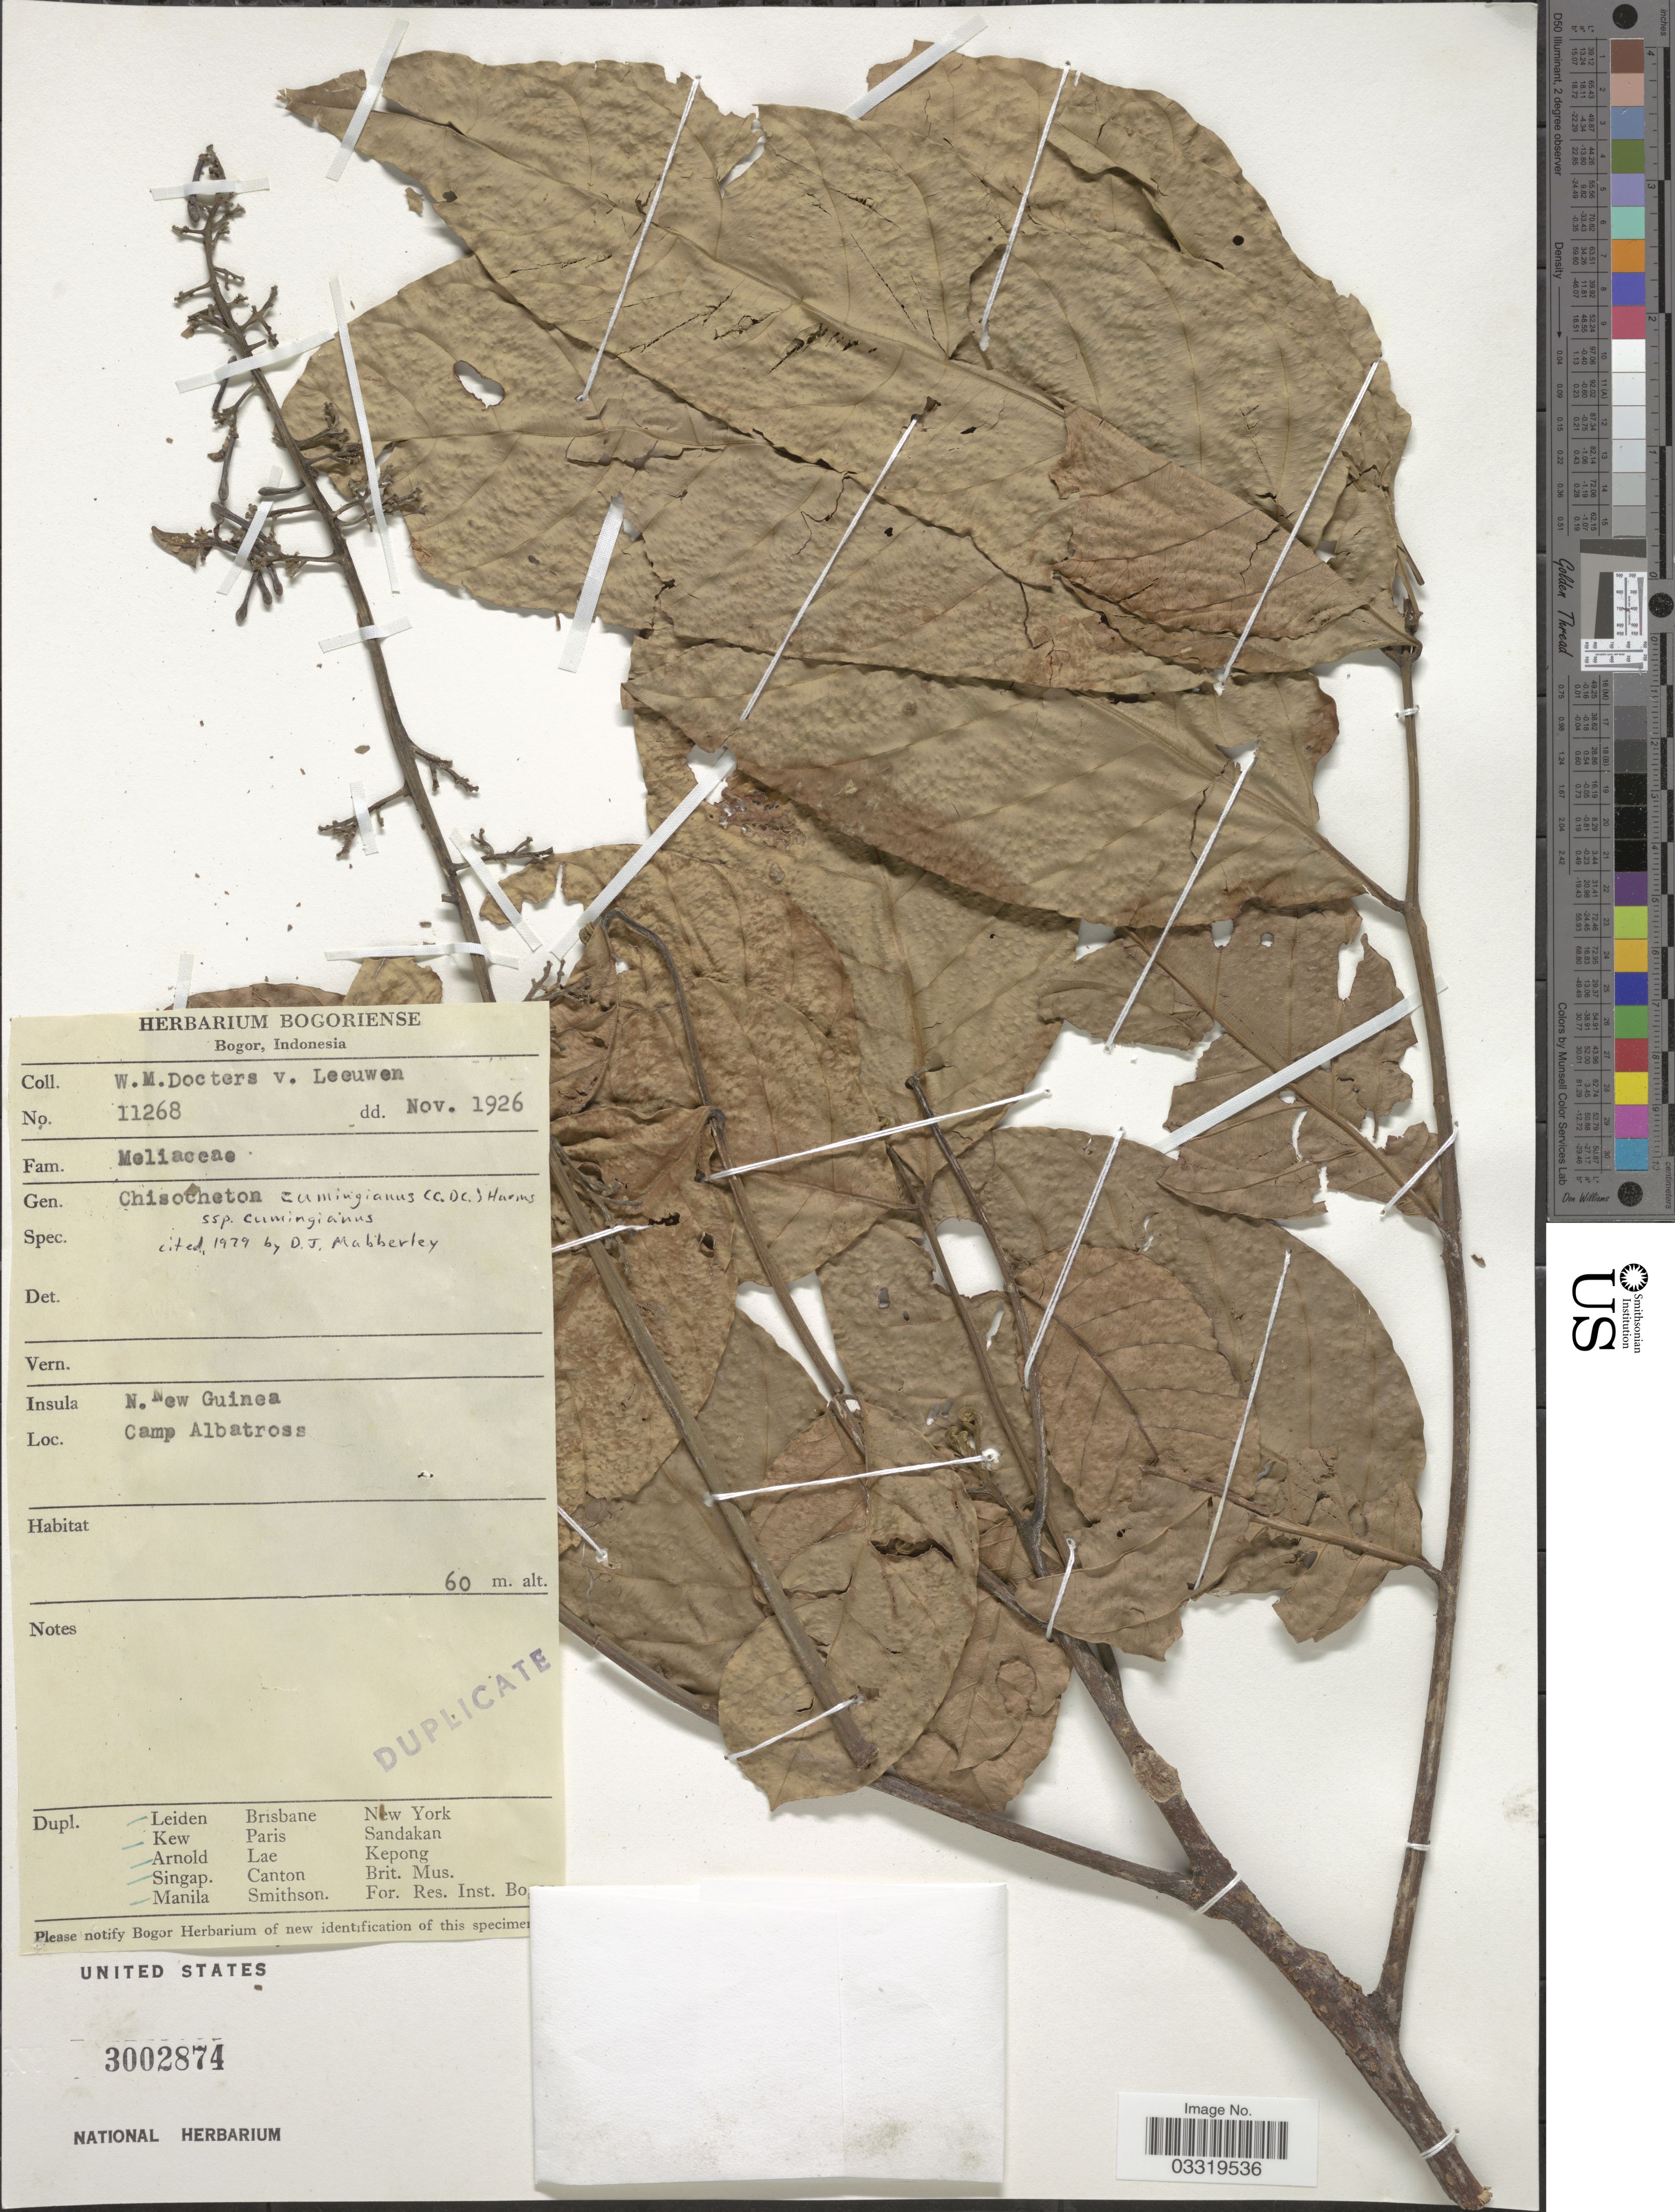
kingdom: Plantae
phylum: Tracheophyta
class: Magnoliopsida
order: Sapindales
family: Meliaceae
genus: Chisocheton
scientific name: Chisocheton cumingianus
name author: (C. DC.) Harms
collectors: W. Docters van Leeuwen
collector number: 11268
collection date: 1926-11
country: Indonesia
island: New Guinea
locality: N. New Guinea, Camp Albatross.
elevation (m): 60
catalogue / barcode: US 3002874